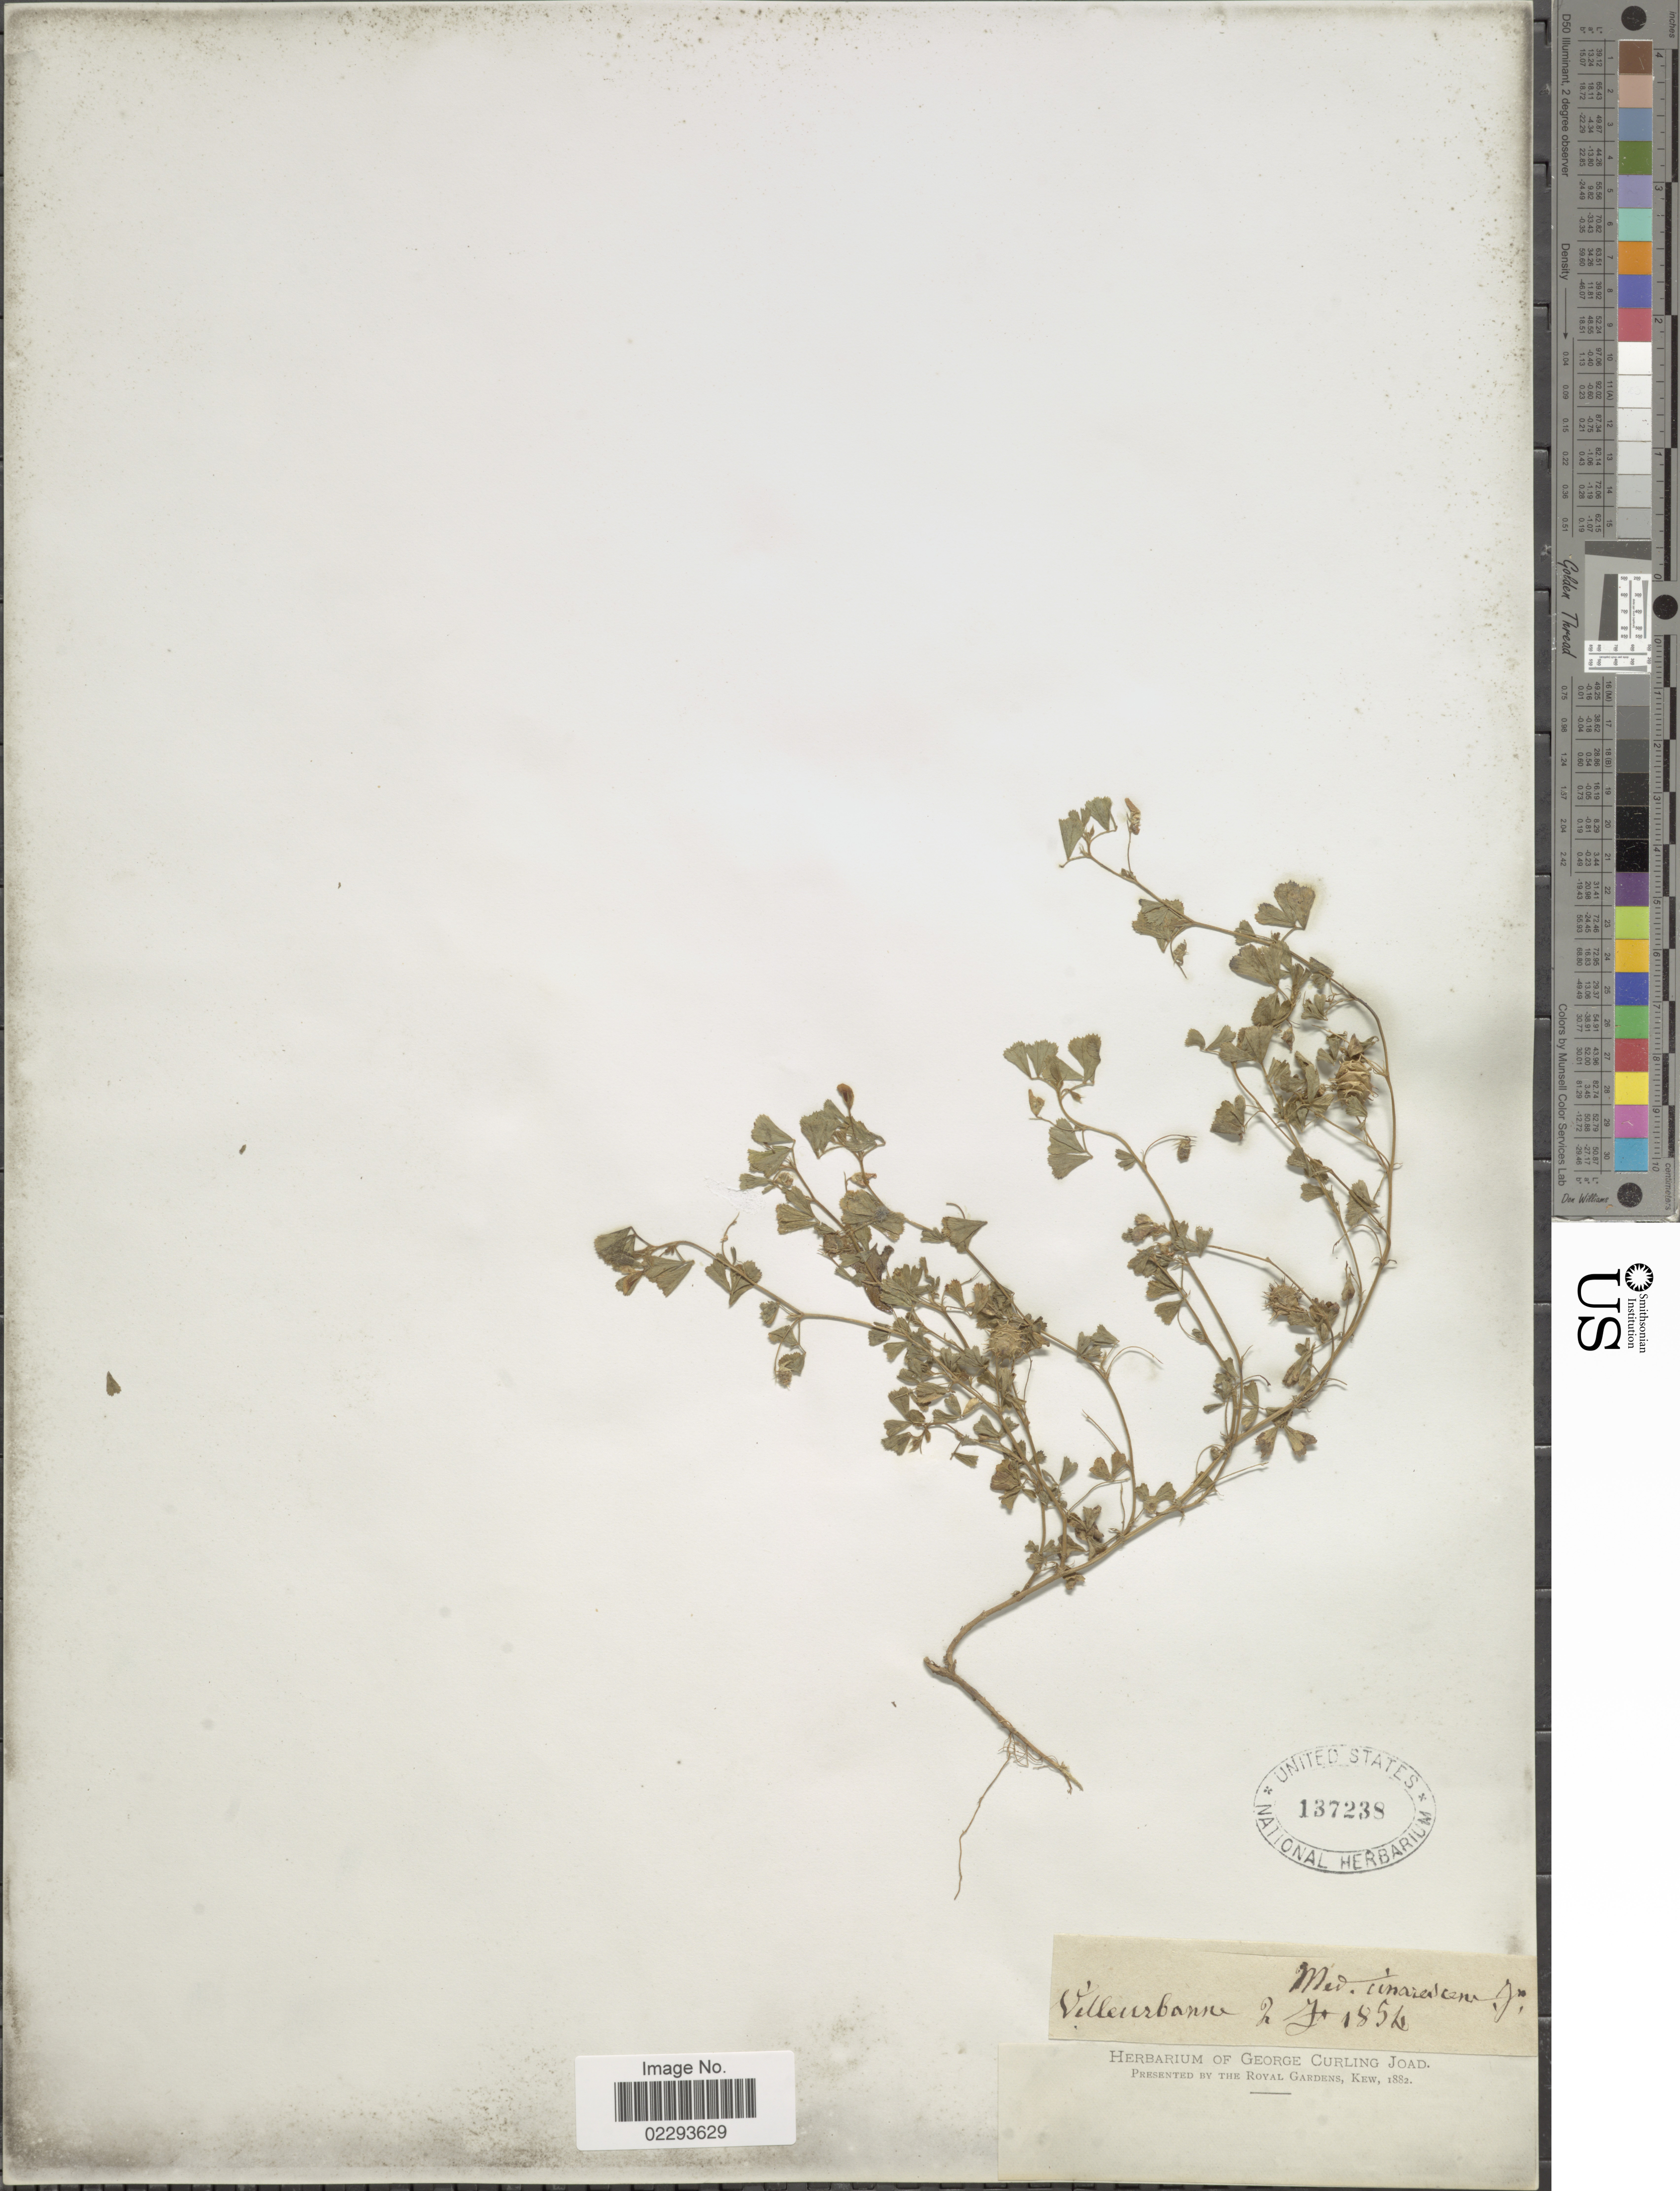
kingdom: Plantae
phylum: Tracheophyta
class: Magnoliopsida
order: Fabales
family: Fabaceae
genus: Medicago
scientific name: Medicago littoralis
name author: Loisel.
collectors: ex herb. George Curling Joad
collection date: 1854-06-02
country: France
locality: Villeurbanne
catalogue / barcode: US 137238